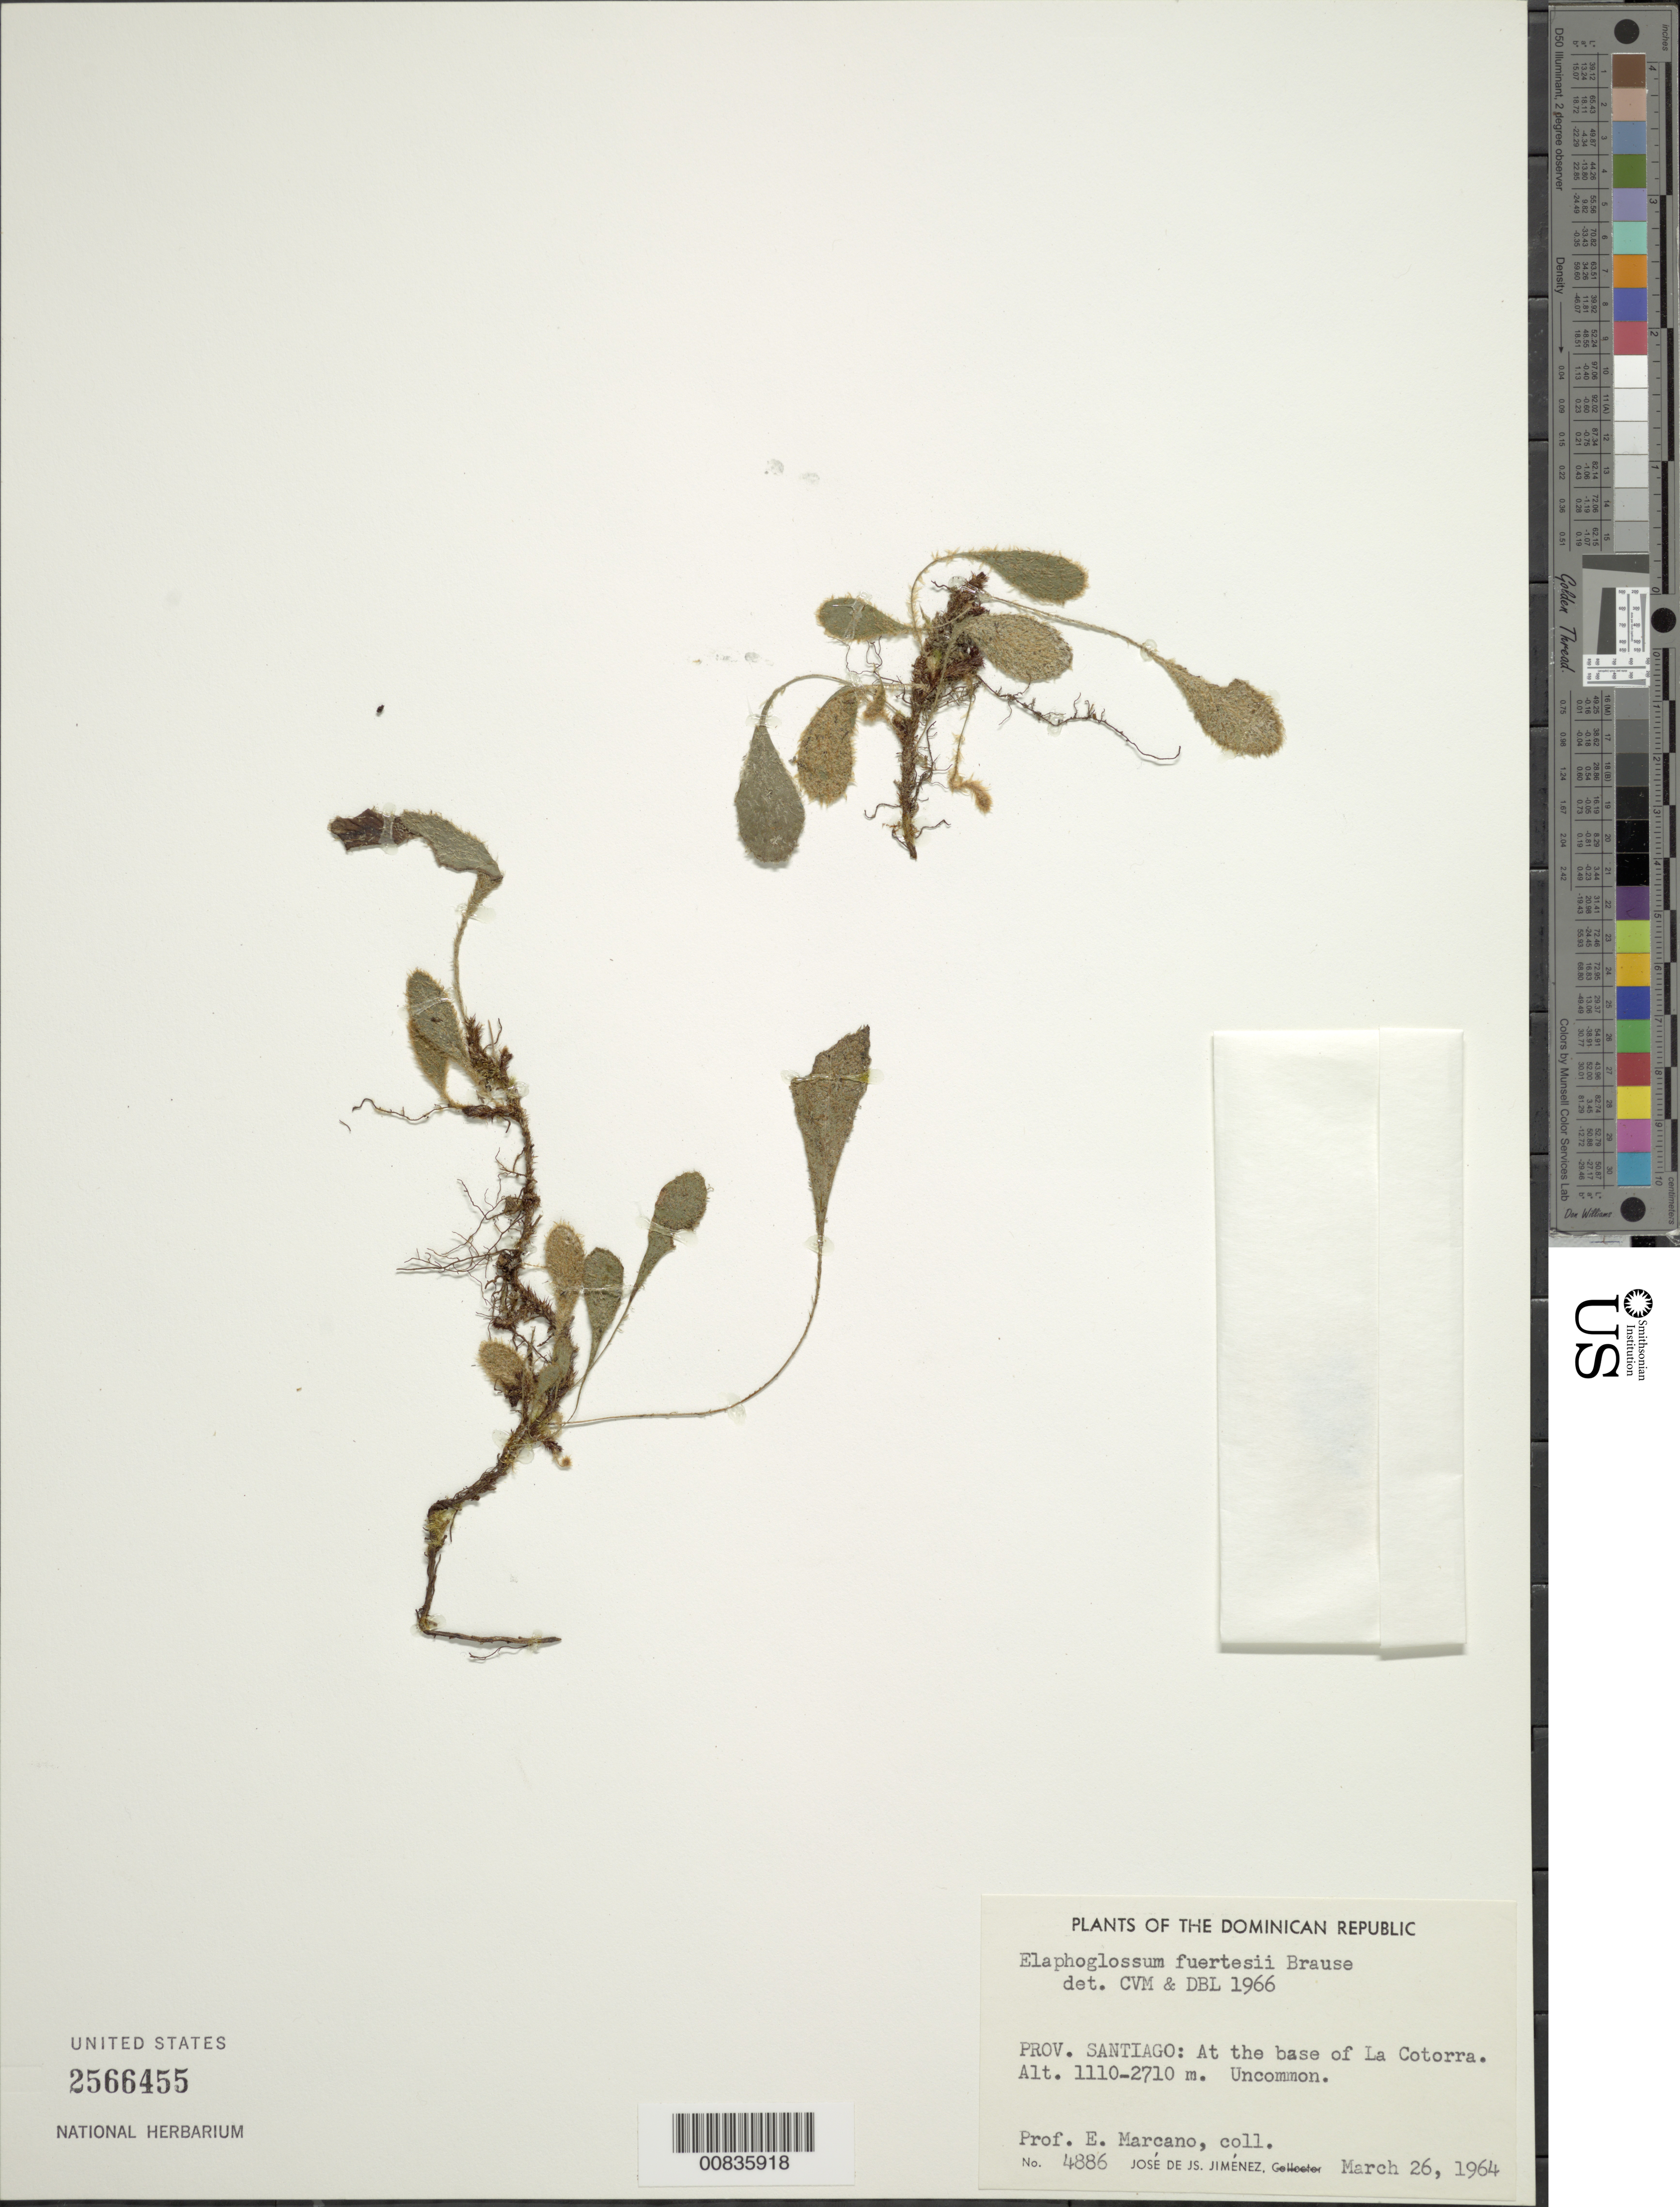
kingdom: Plantae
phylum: Tracheophyta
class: Polypodiopsida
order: Polypodiales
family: Dryopteridaceae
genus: Elaphoglossum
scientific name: Elaphoglossum fuertesii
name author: Brause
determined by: Morton, C. V.; Lellinger, D. B.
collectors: E. J. Marcano F. & J. J. Jiménez Almonte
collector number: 4886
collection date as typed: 26 Mar 1964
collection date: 1964-03-26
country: Dominican Republic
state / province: Santiago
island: Hispaniola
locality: La Cotorra, at base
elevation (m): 1110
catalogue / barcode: US 2566455